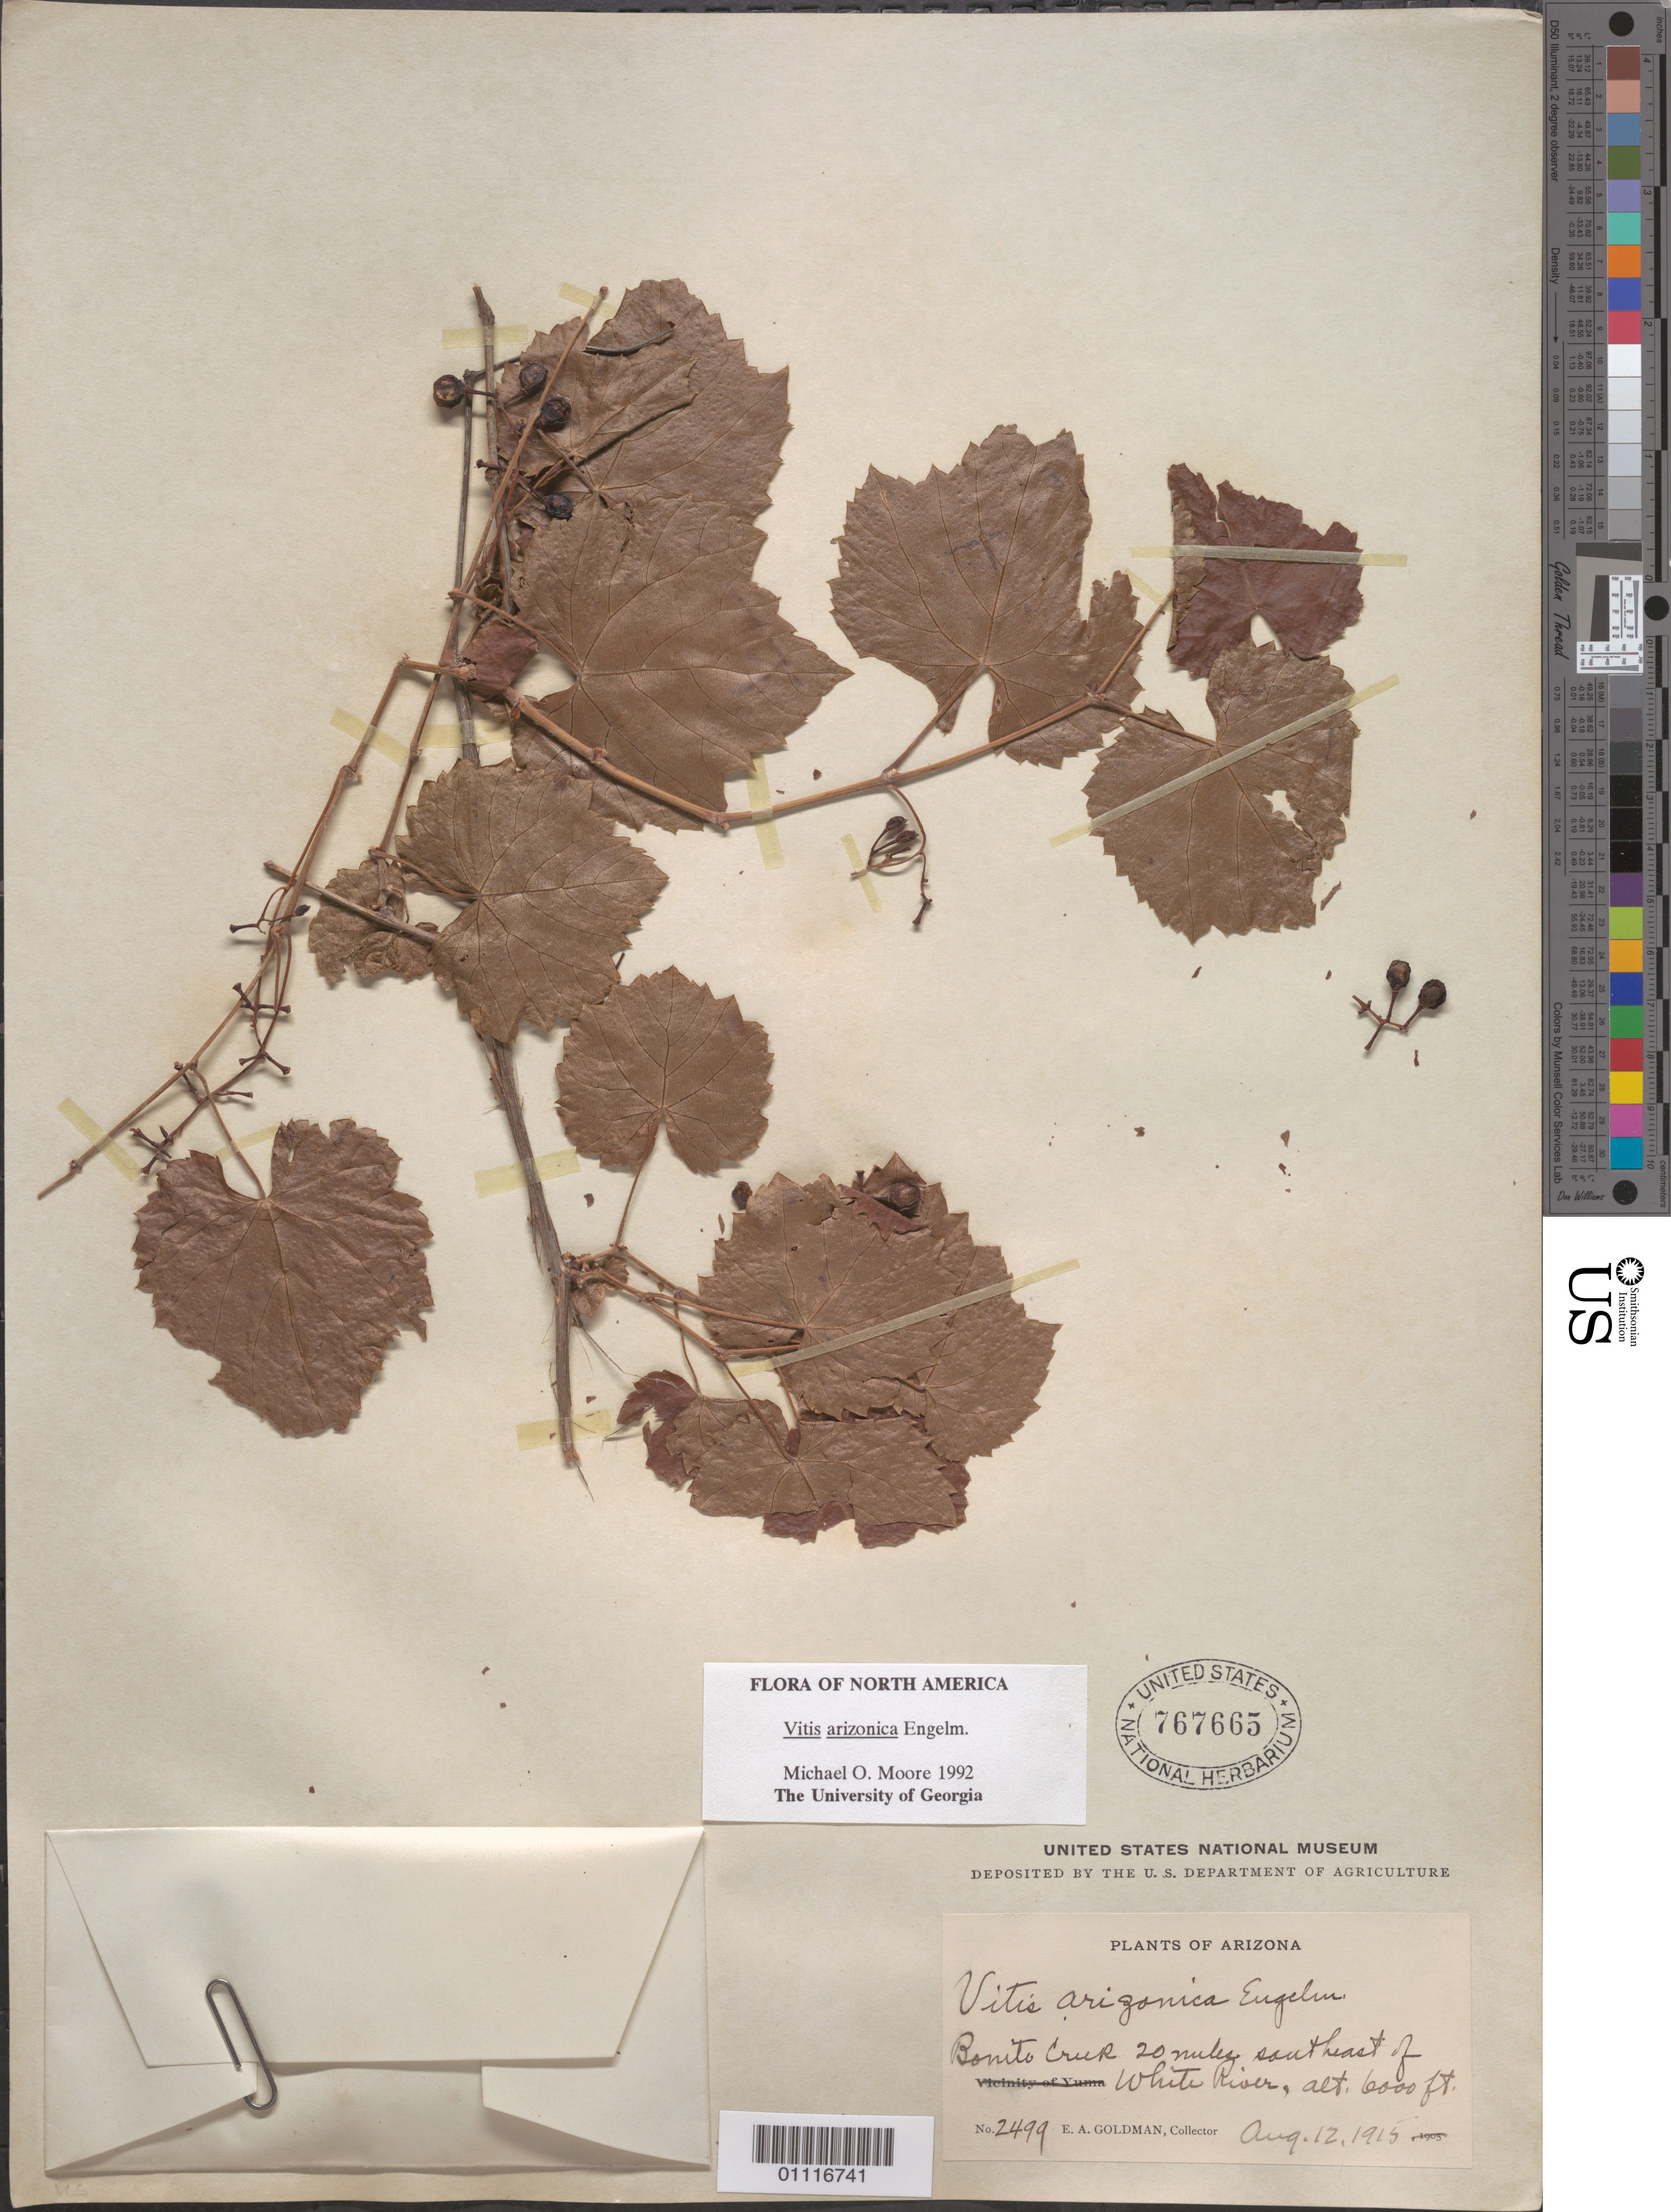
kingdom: Plantae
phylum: Tracheophyta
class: Magnoliopsida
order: Vitales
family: Vitaceae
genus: Vitis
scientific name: Vitis arizonica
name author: Engelm.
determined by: Moore, M. O.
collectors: E. A. Goldman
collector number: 2499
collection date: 1915-08-12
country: United States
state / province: Arizona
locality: Bonito Creek 20 nuleg, southeast of White River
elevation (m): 1829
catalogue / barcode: US 767665